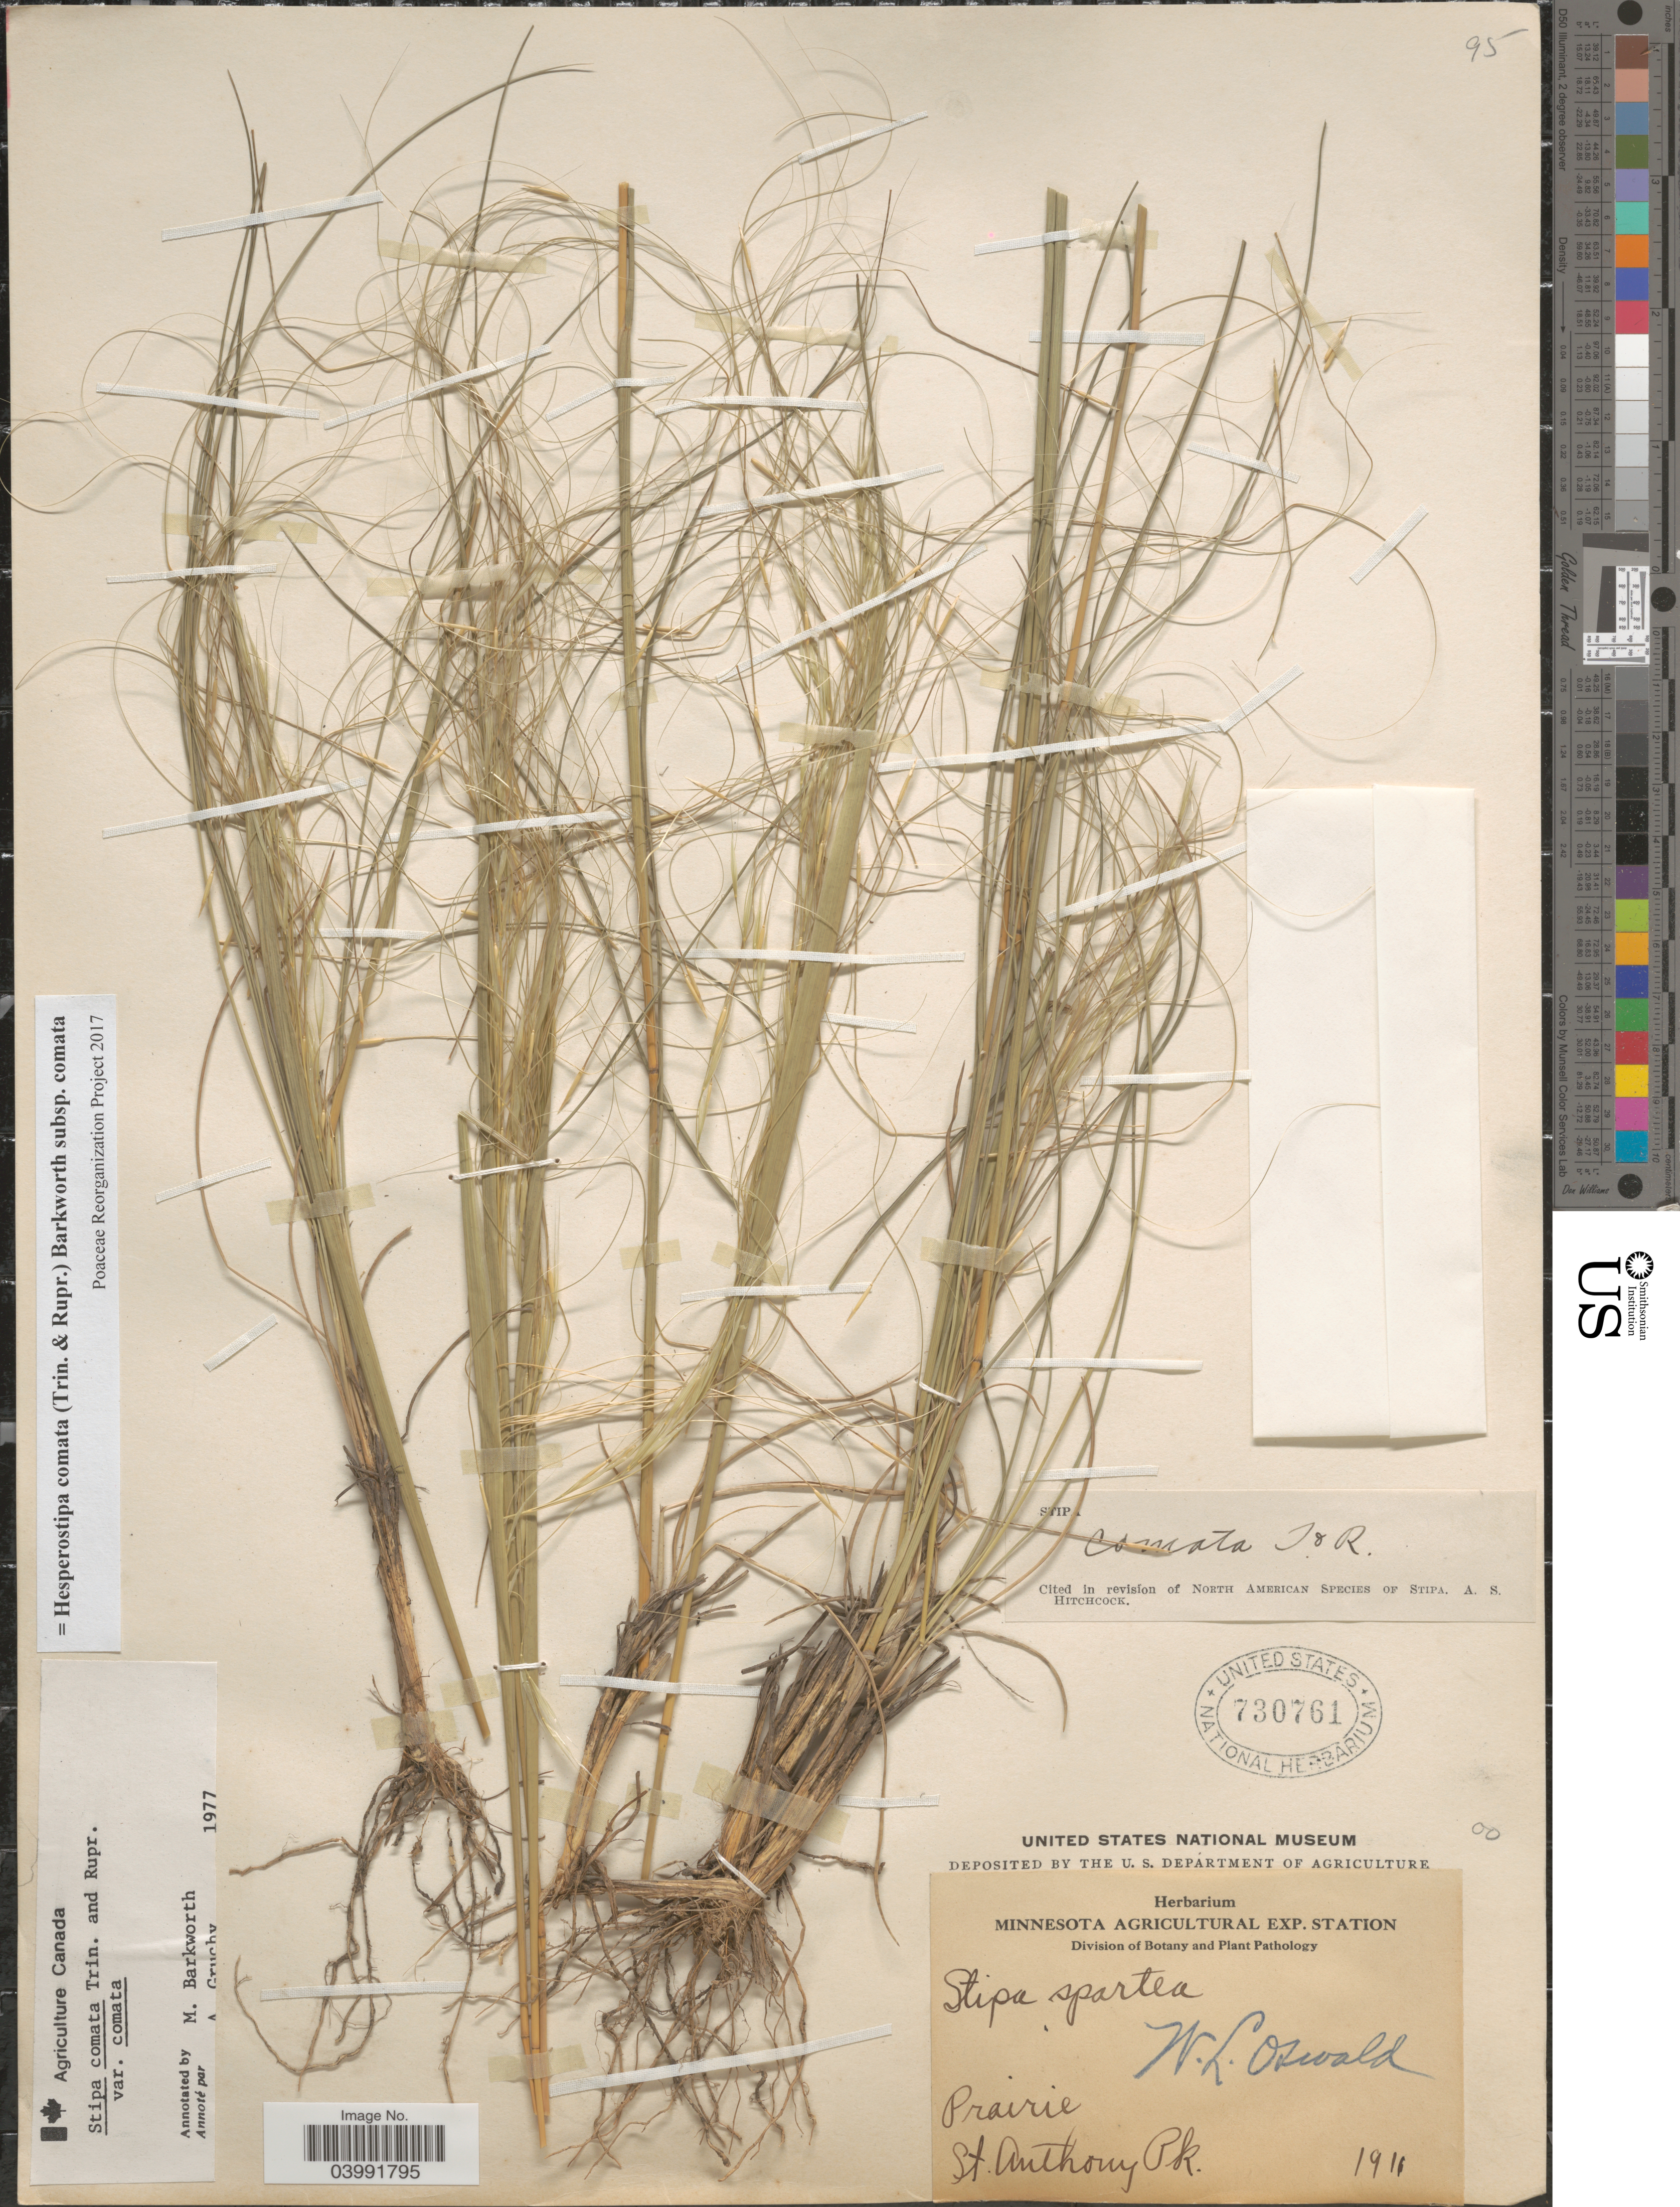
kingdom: Plantae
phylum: Tracheophyta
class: Liliopsida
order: Poales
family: Poaceae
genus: Hesperostipa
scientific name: Hesperostipa comata subsp. comata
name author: (Trin. & Rupr.) Barkworth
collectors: W. Oswald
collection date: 1911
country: United States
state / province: Minnesota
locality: Prairie. St. Anthony Pk.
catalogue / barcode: US 730761